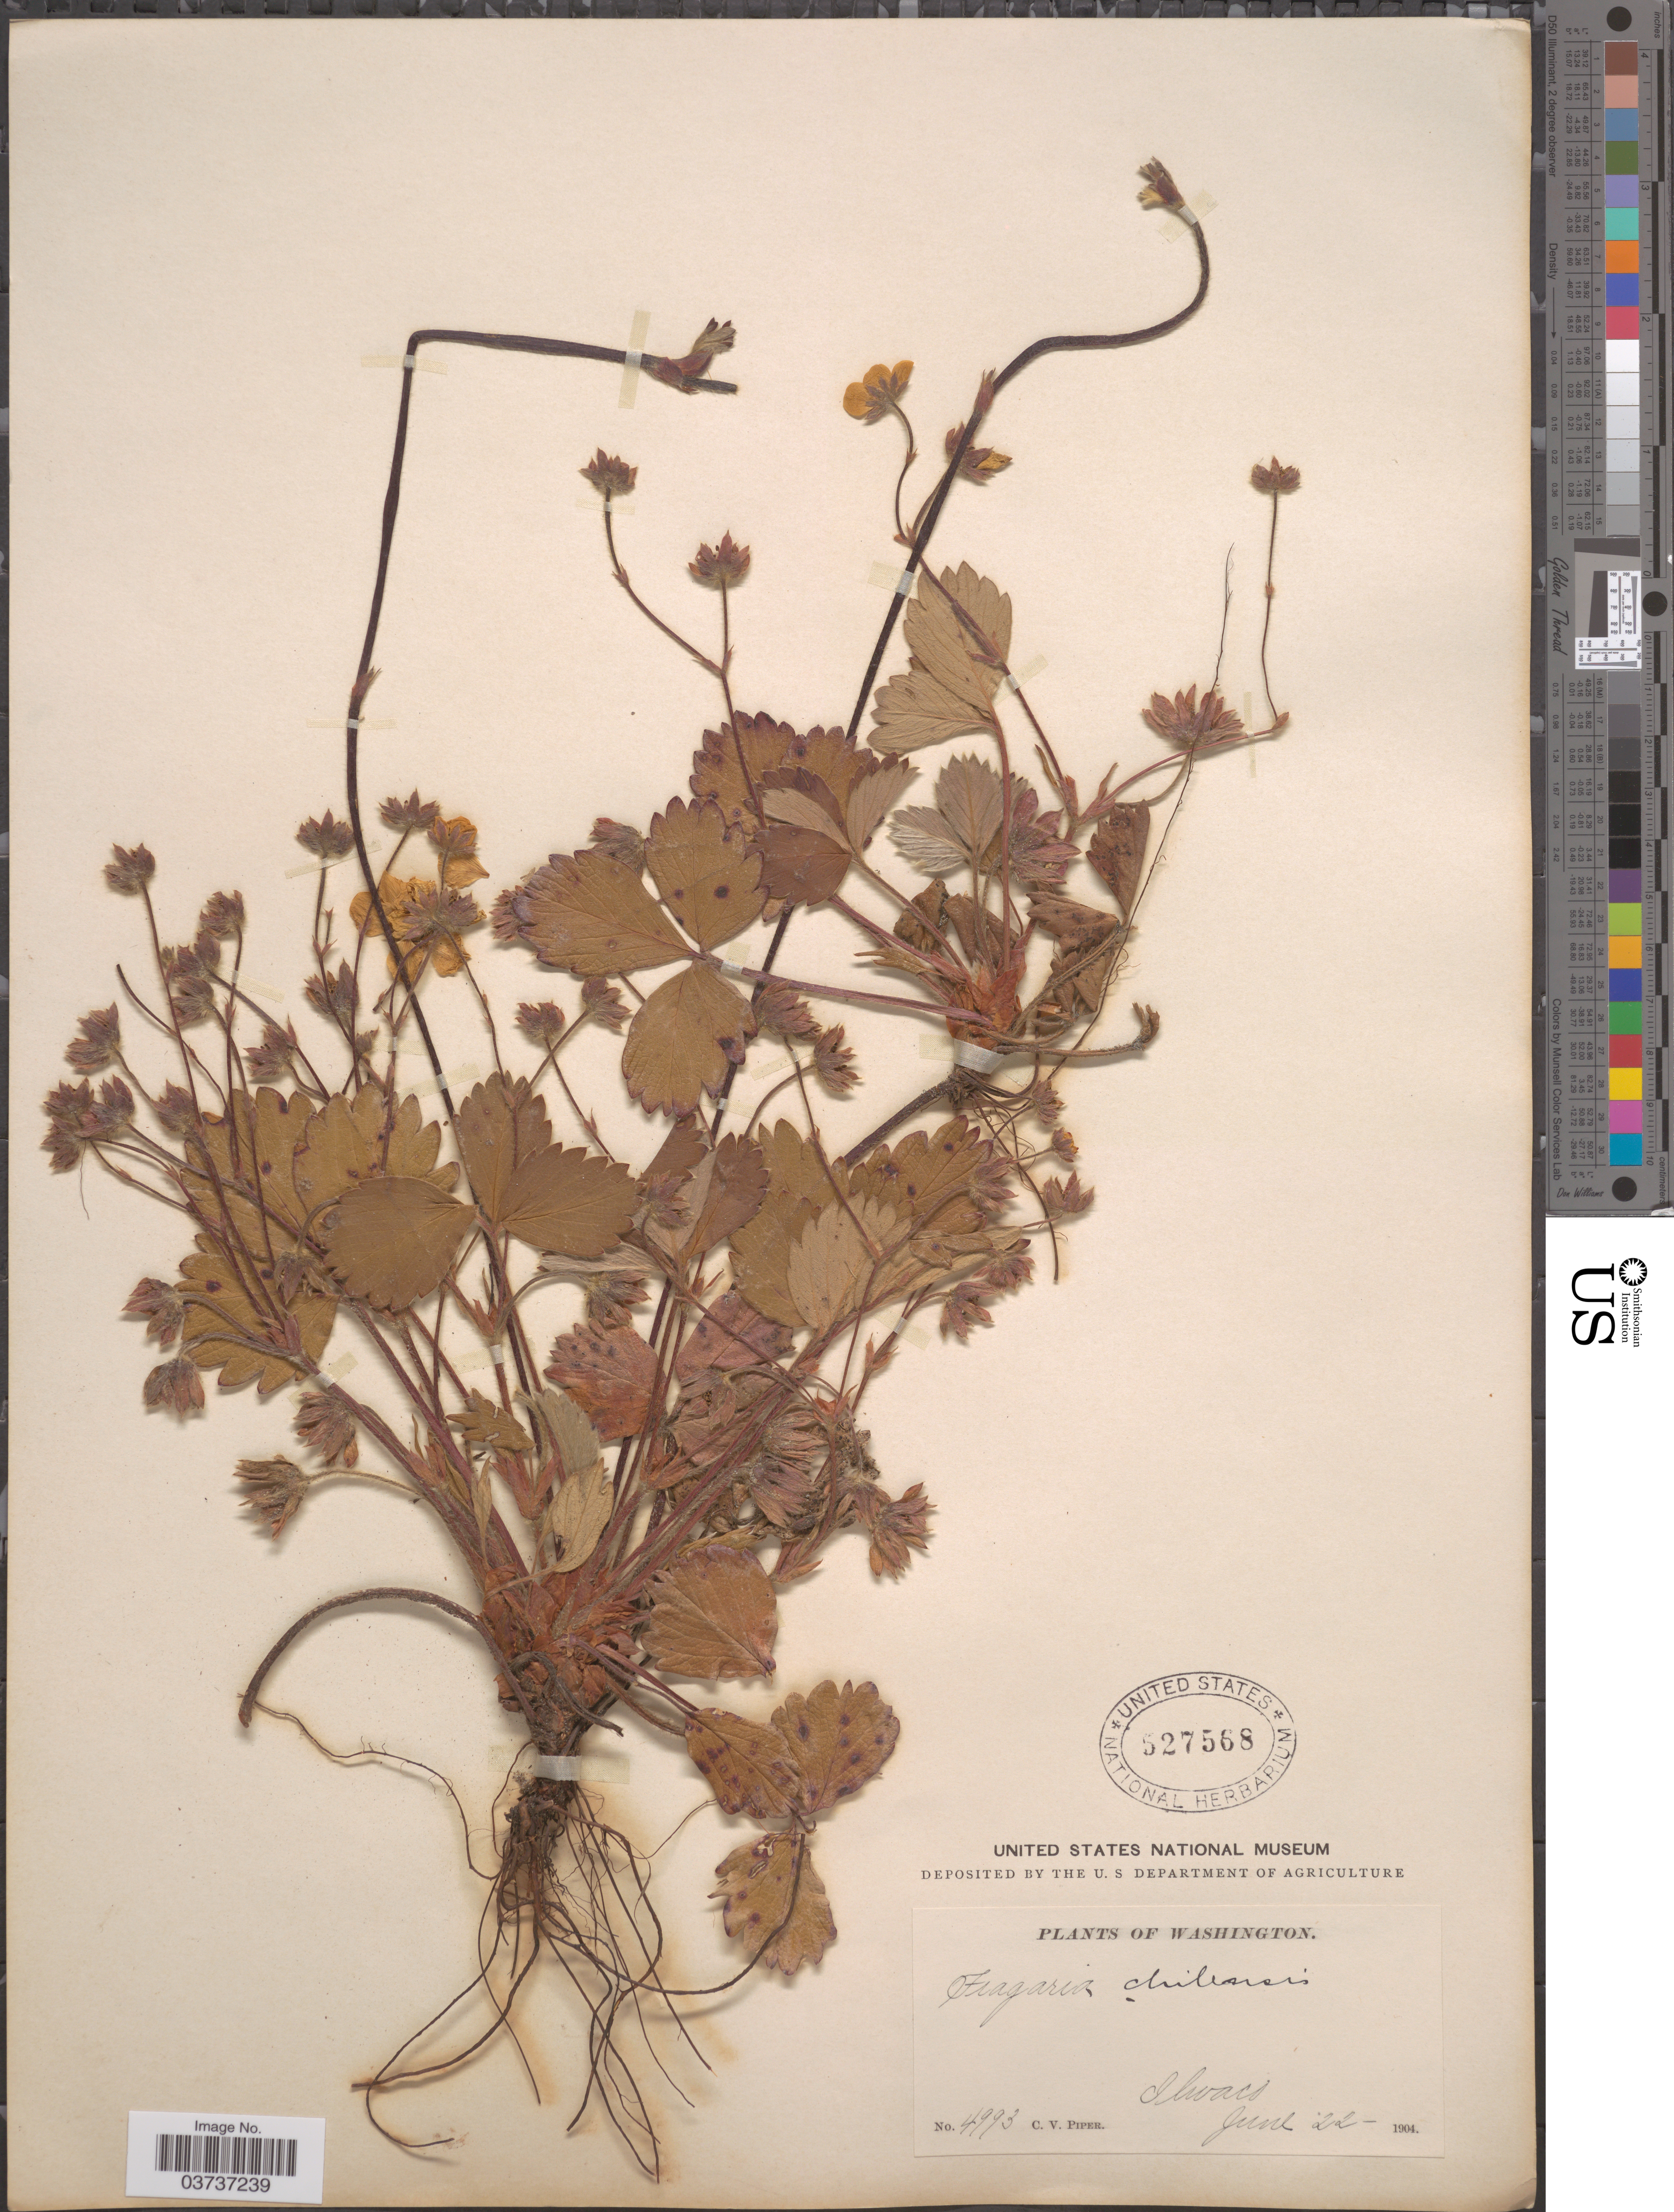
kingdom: Plantae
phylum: Tracheophyta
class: Magnoliopsida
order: Rosales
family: Rosaceae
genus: Fragaria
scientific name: Fragaria chiloensis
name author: (L.) Mill.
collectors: C. V. Piper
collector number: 4993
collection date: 1904-06-22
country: United States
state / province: Washington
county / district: Pacific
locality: Ilwaco.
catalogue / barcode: US 527568